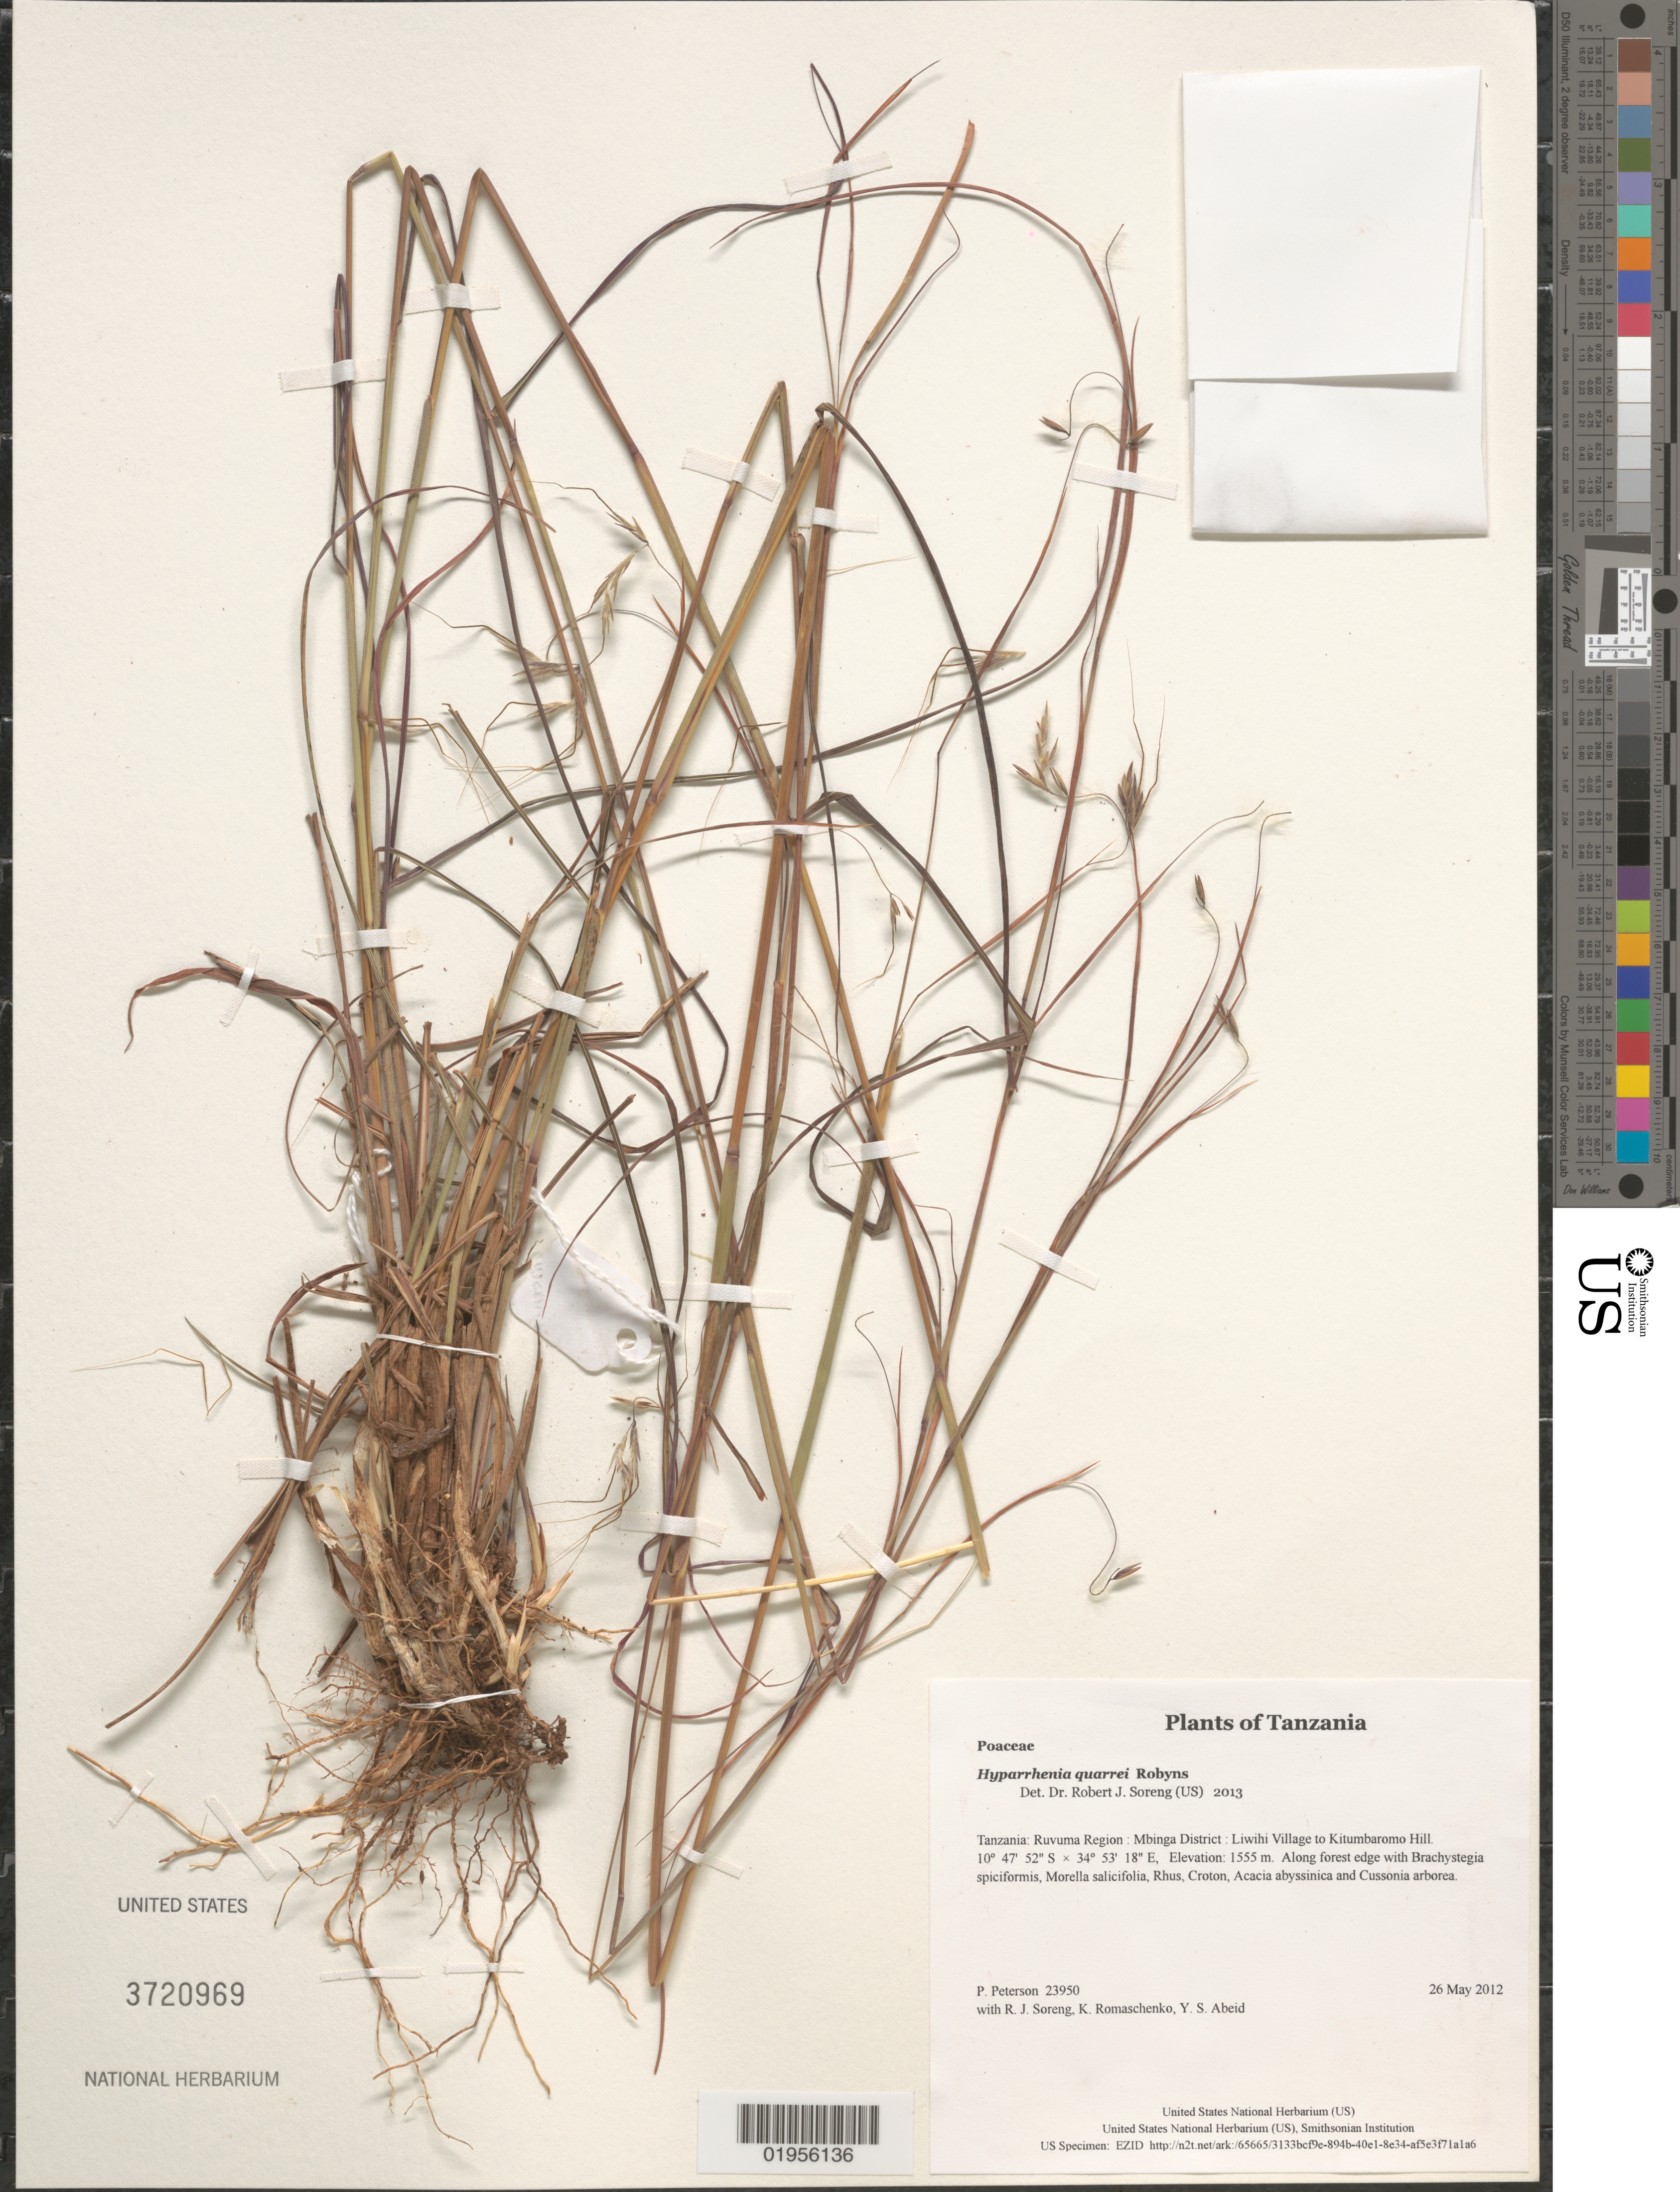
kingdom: Plantae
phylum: Tracheophyta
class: Liliopsida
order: Poales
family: Poaceae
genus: Hyparrhenia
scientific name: Hyparrhenia quarrei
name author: Robyns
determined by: Soreng, Robert J., Research Associate (BOT), Smithsonian Institution - National Museum of Natural History (UNITED STATES)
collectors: P. M. Peterson, R. J. Soreng, K. Romaschenko & Y. Abeid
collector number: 23950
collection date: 2012-05-26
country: Tanzania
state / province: Ruvuma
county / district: Mbinga District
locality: Liwihi Village to Kitumbaromo Hill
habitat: Along forest edge with Brachystegia spiciformis, Morella salicifolia, Rhus, Croton, Acacia abyssinica and Cussonia arborea.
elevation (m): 1555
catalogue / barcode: US 3720969